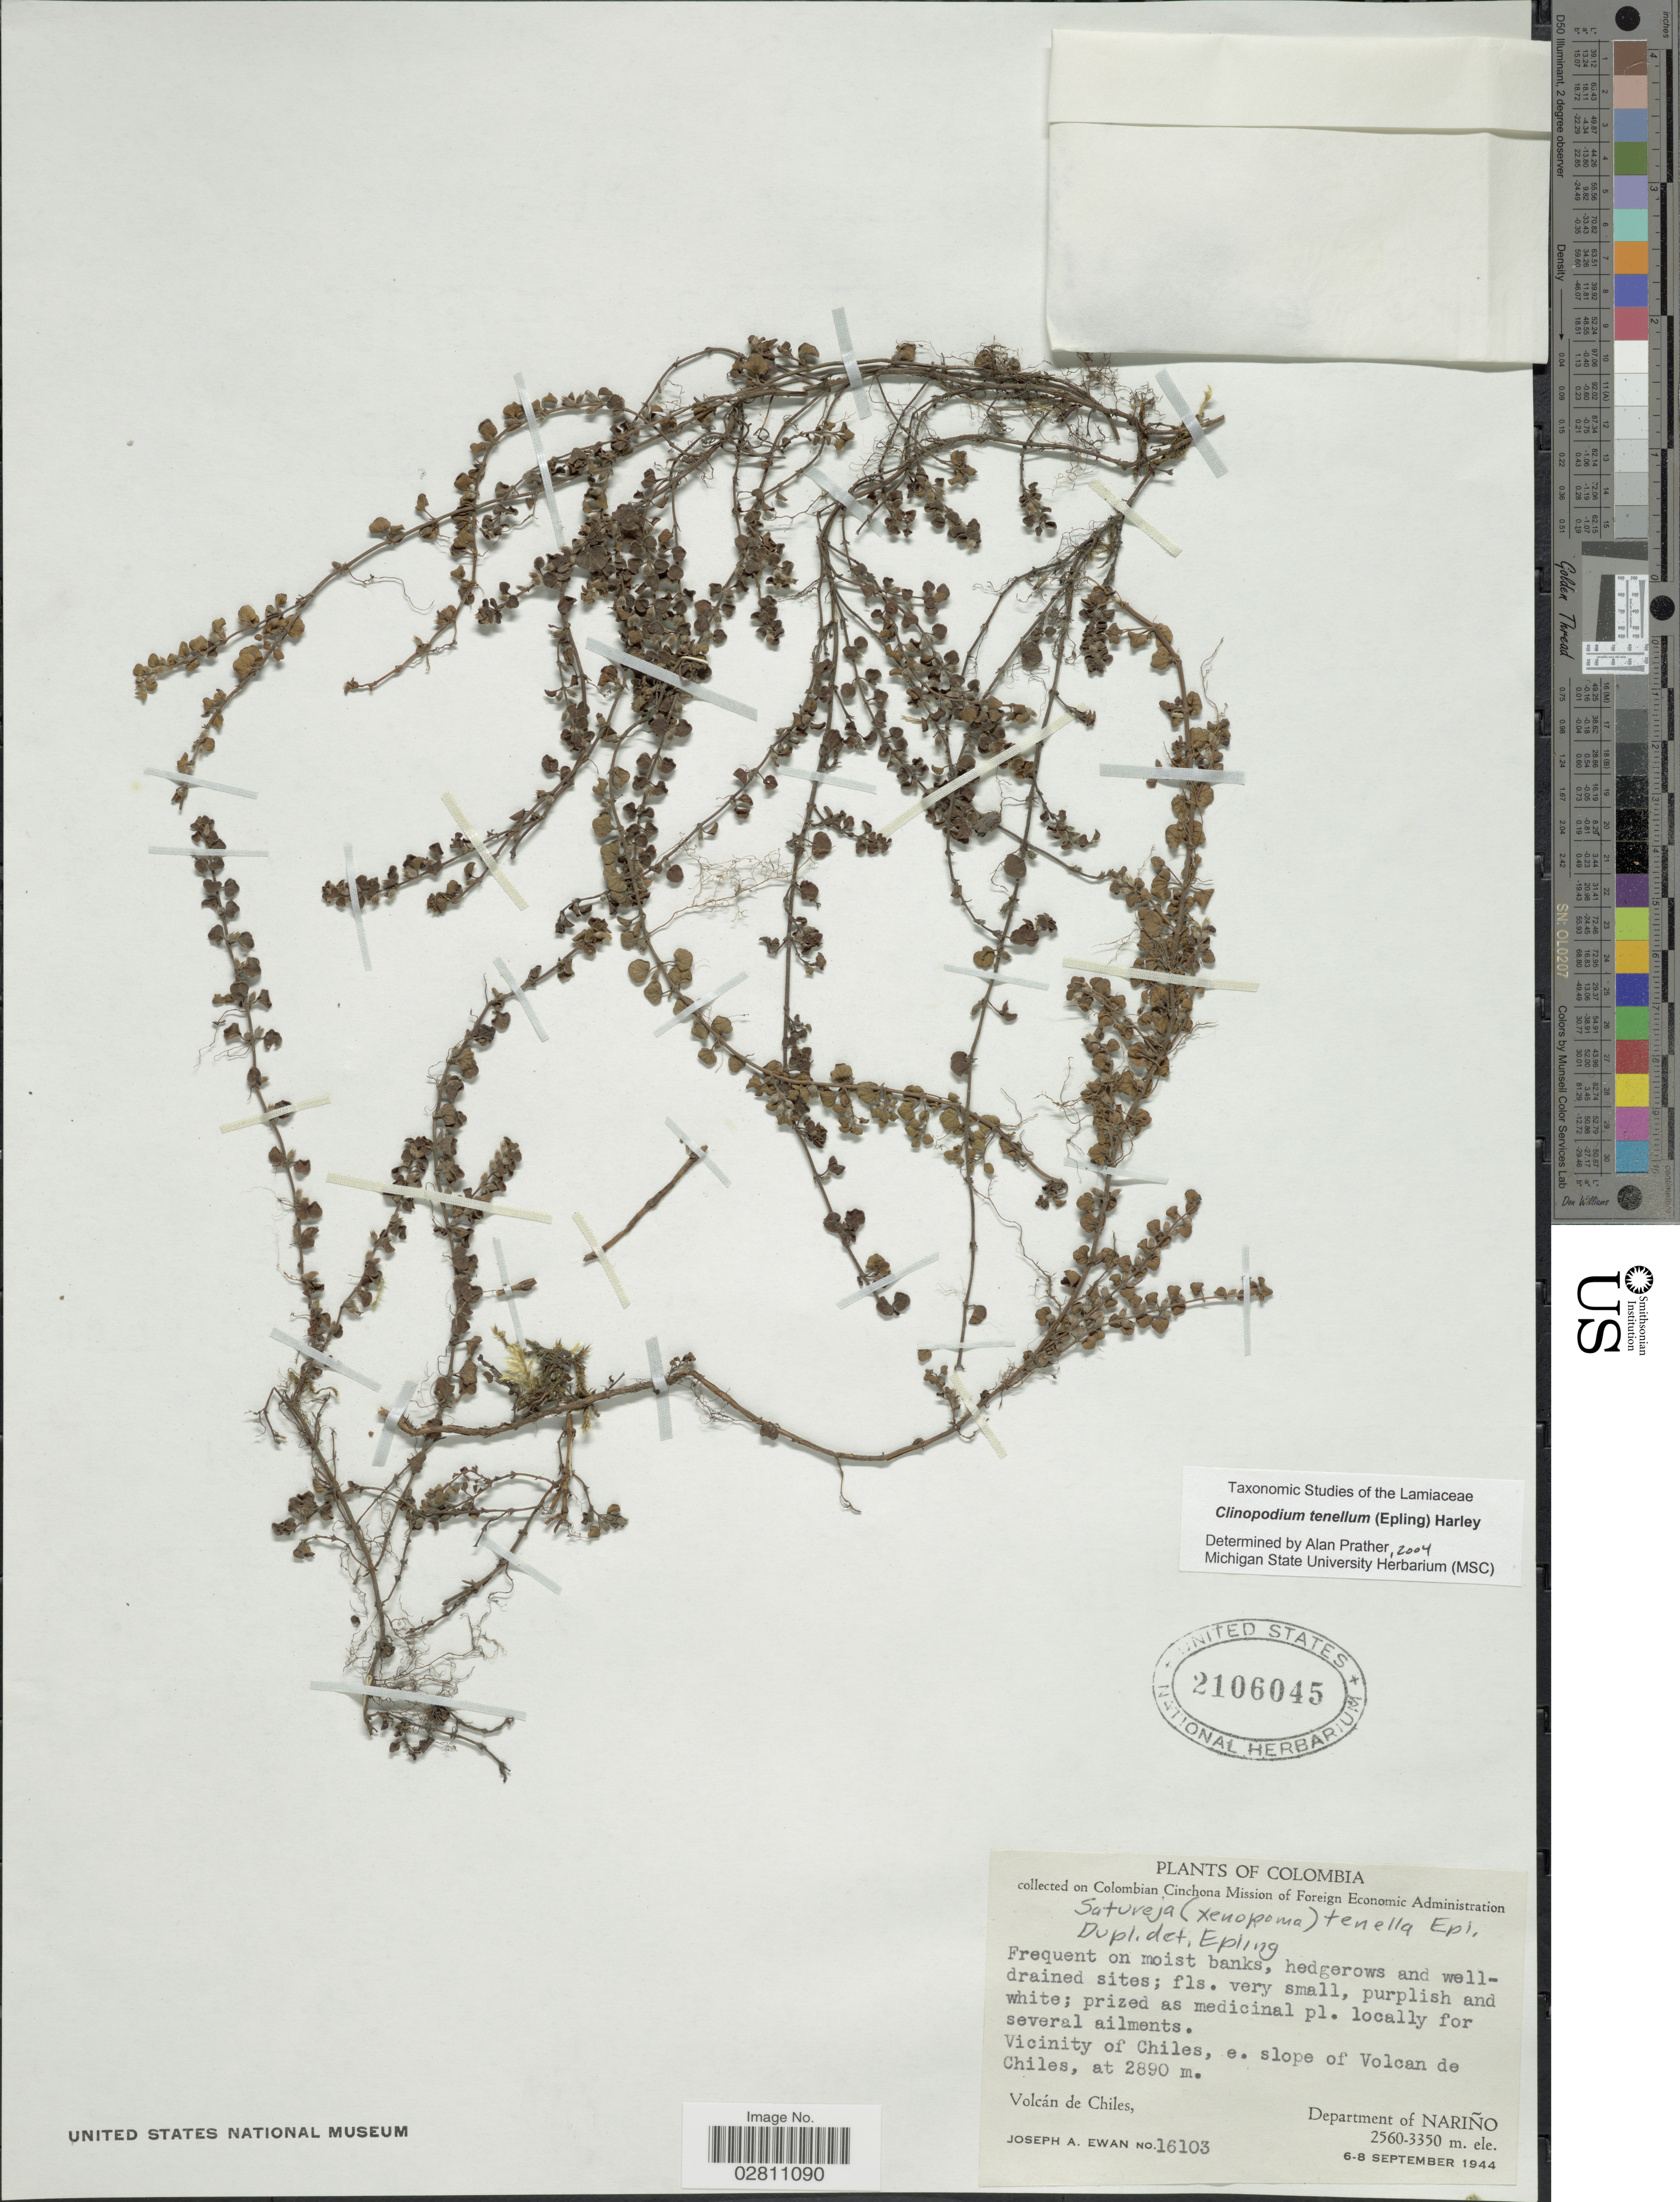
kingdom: Plantae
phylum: Tracheophyta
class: Magnoliopsida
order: Lamiales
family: Lamiaceae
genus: Clinopodium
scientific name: Clinopodium sp.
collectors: J. A. Ewan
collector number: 16103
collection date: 1944-09-06/1944-09-08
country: Colombia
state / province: Nariño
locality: Vicinity of Chiles, e. slopes of Volcan de Chiles, Volcán de Chiles, Department of Nariño.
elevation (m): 2890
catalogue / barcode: US 2106045